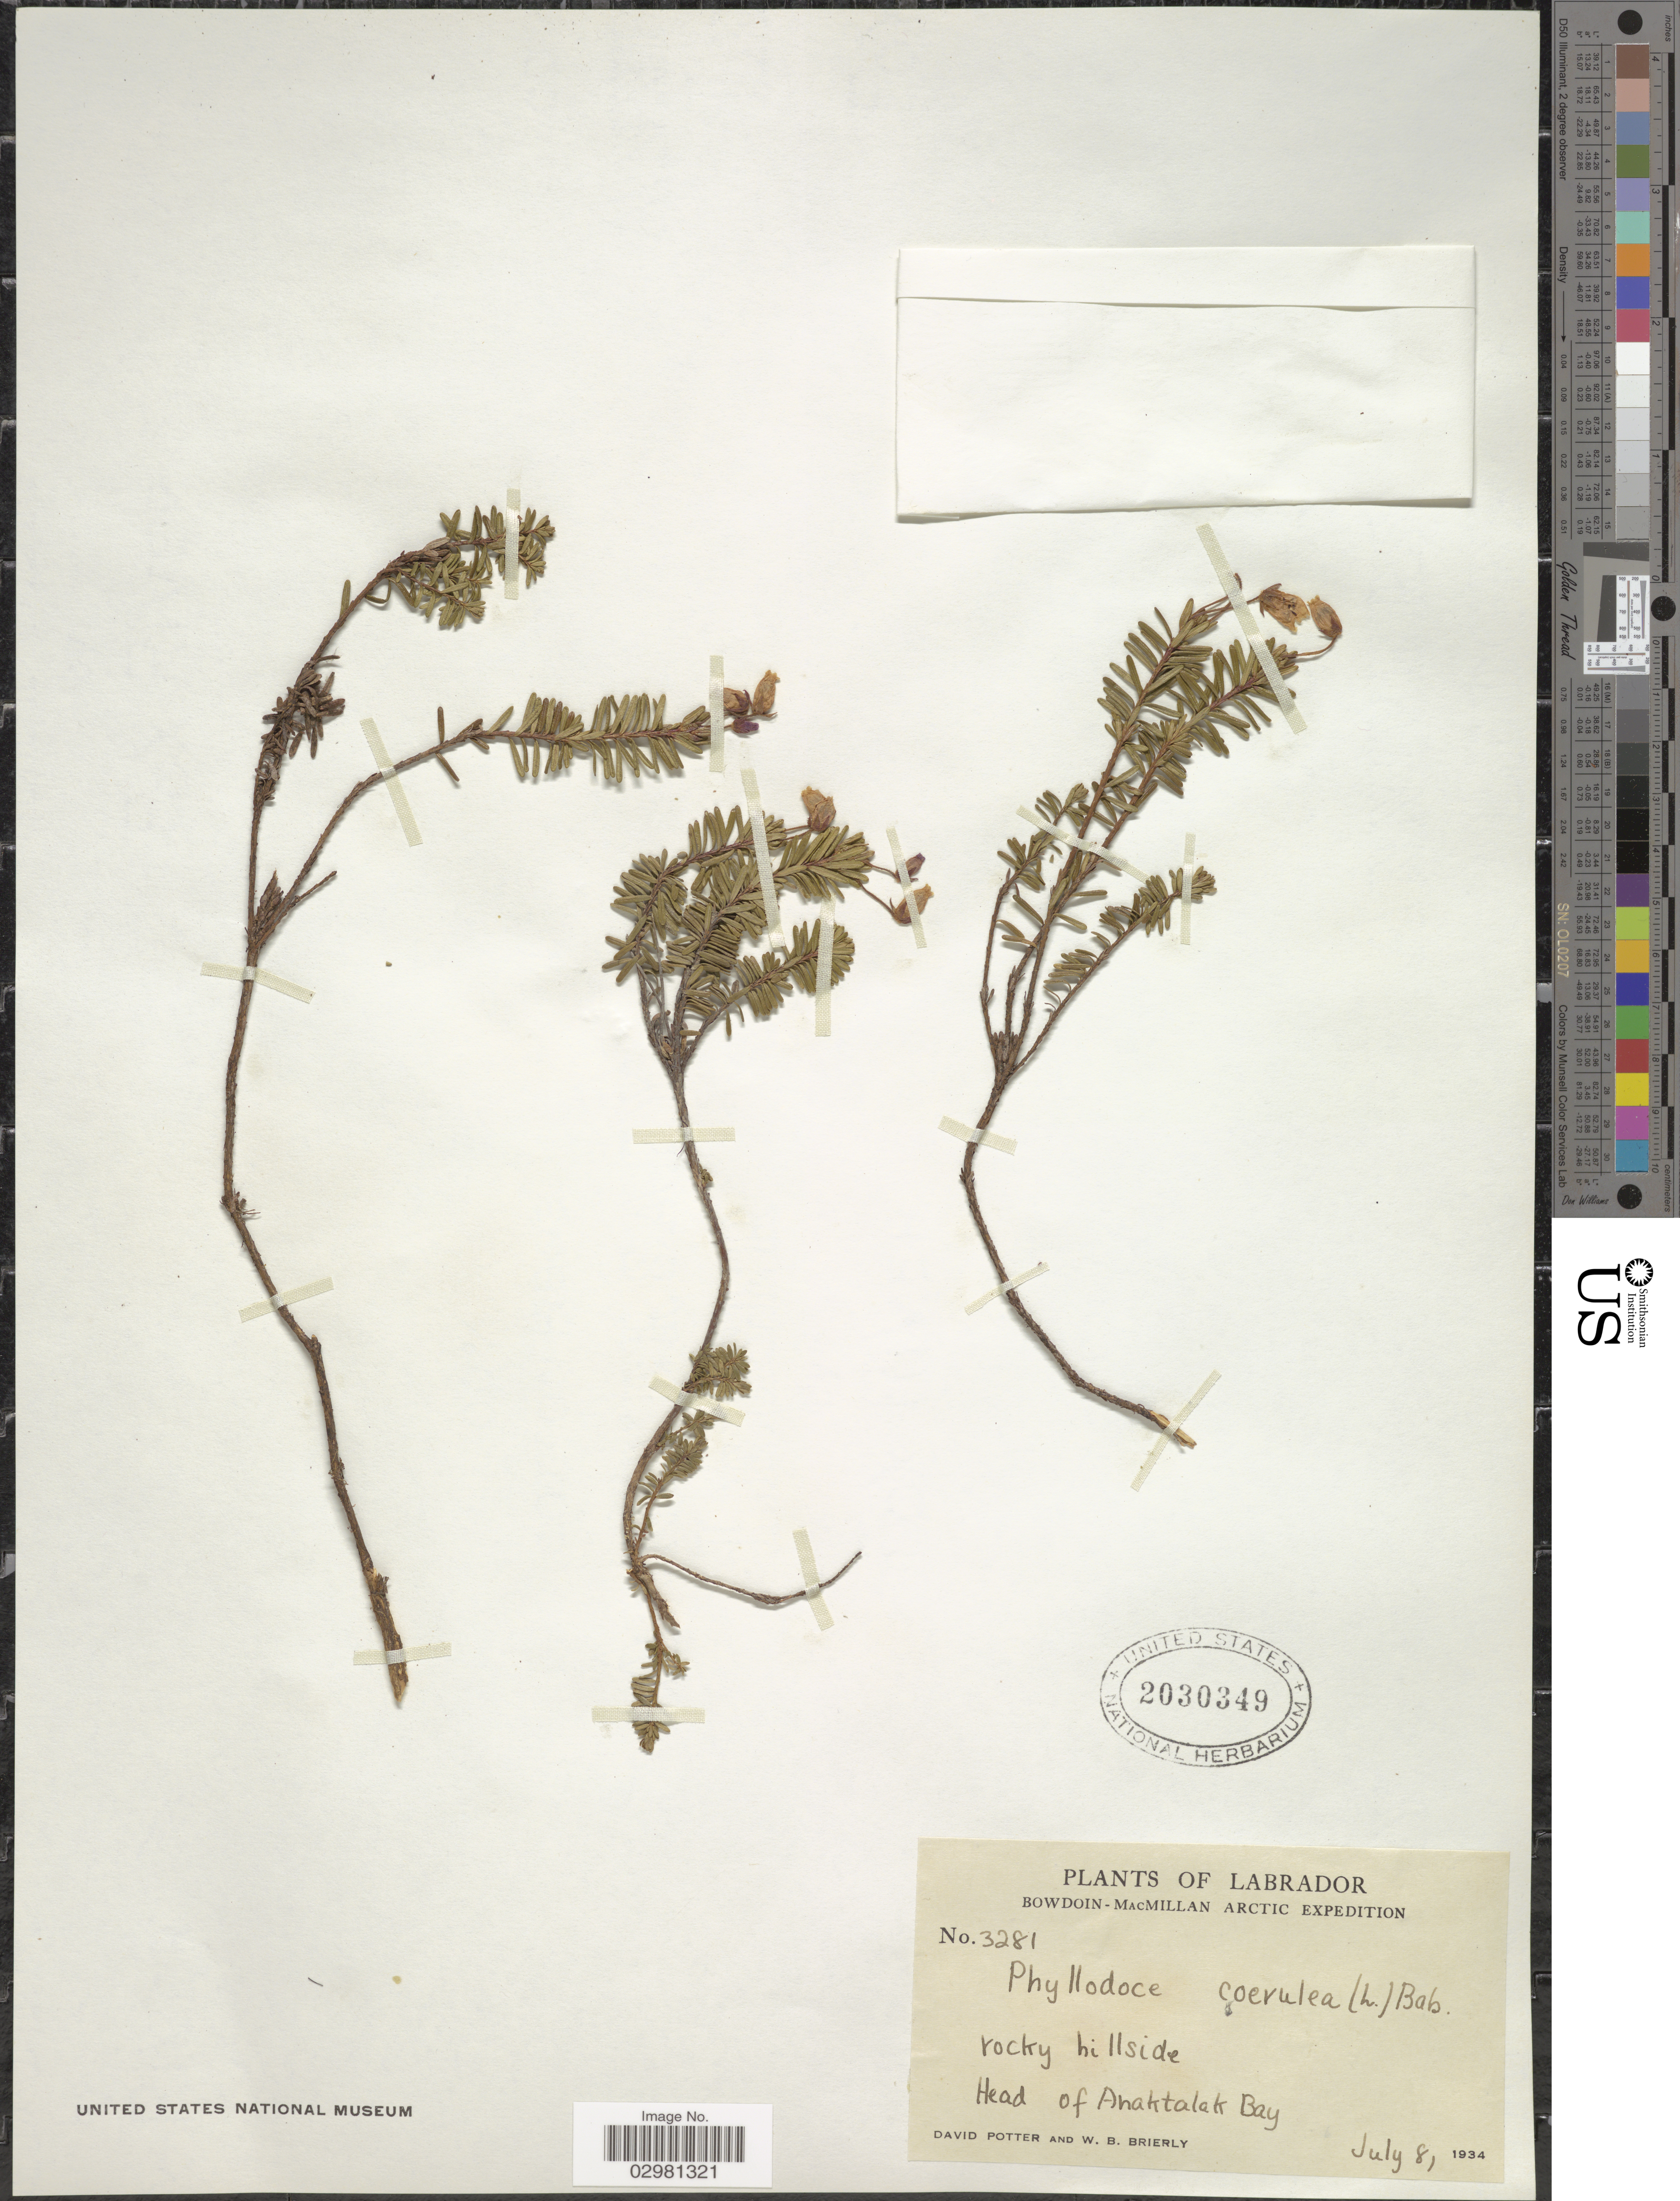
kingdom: Plantae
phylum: Tracheophyta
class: Magnoliopsida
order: Ericales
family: Ericaceae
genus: Phyllodoce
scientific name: Phyllodoce caerulea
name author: (L.) Bab.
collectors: D. Potter & W. Brierly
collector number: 3281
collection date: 1934-07-08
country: Canada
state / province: Newfoundland and Labrador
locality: Labrador, rocky hillside, Head of Anaktalak Bay.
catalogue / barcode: US 2030349